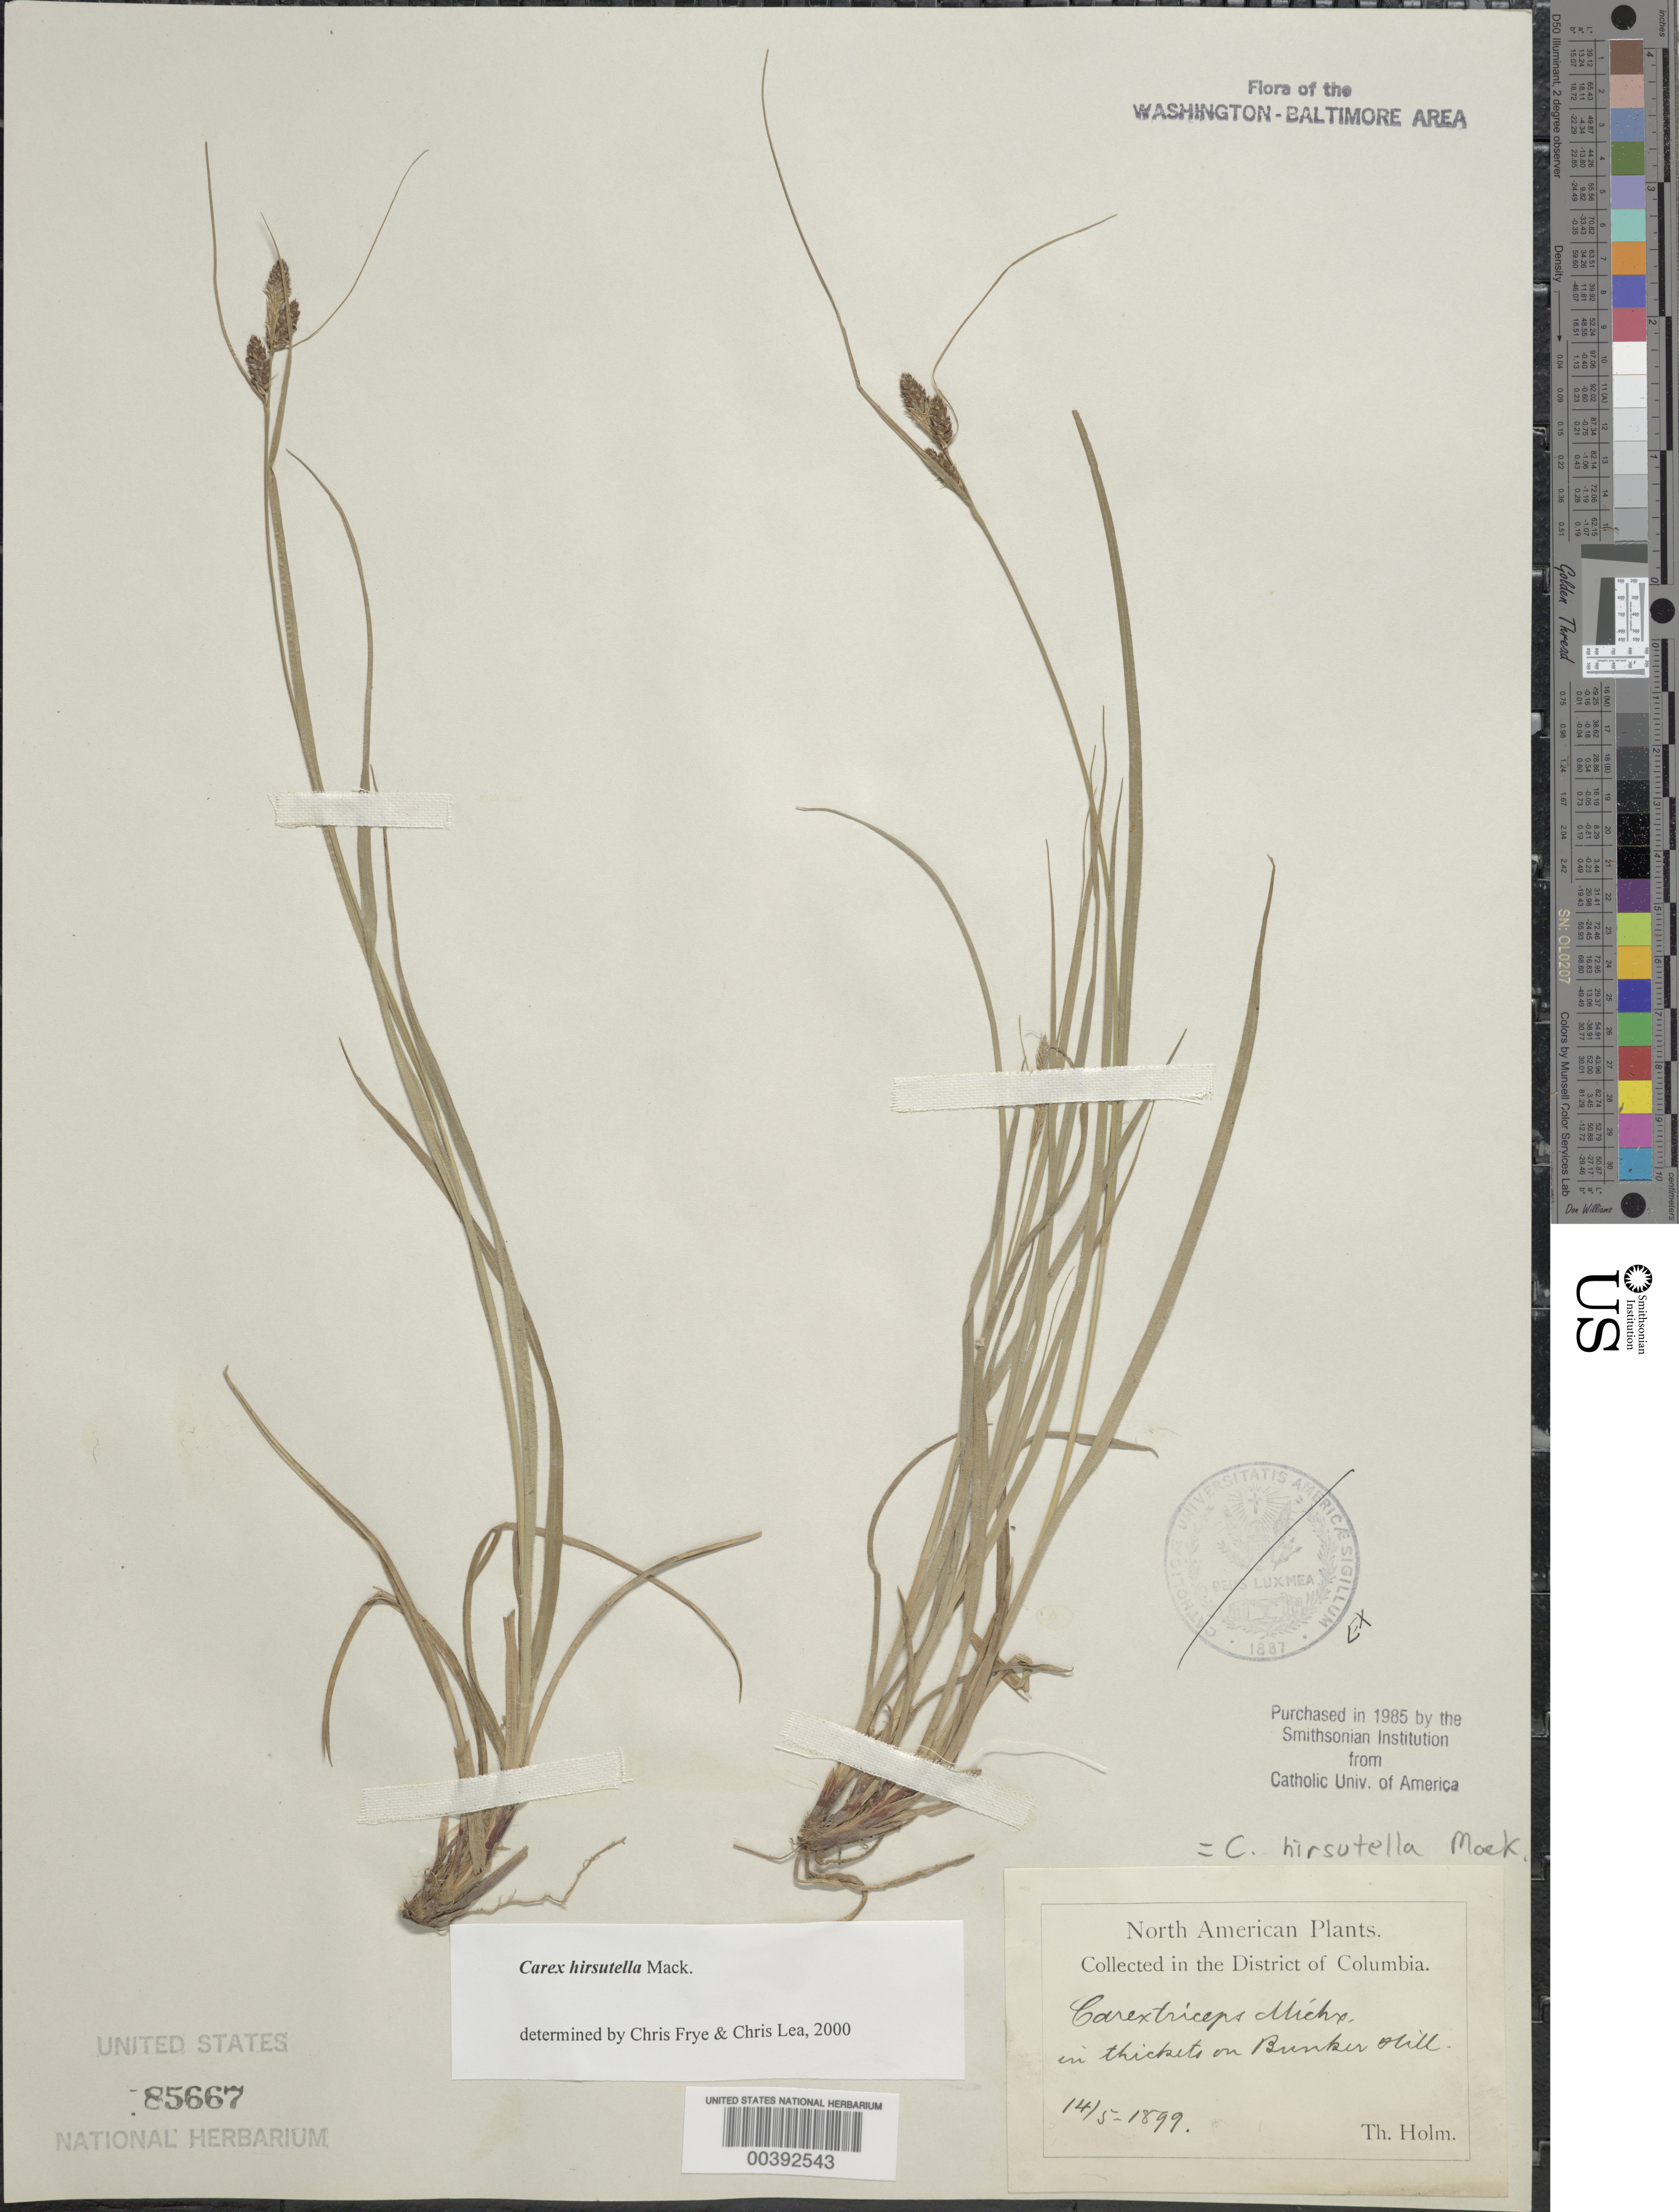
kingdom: Plantae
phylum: Tracheophyta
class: Liliopsida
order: Poales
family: Cyperaceae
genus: Carex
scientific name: Carex hirsutella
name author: Mack.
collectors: T. Holm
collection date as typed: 14 May 1899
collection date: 1899-05-14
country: United States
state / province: District of Columbia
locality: Bunker Hill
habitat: Thicket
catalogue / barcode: US 85667